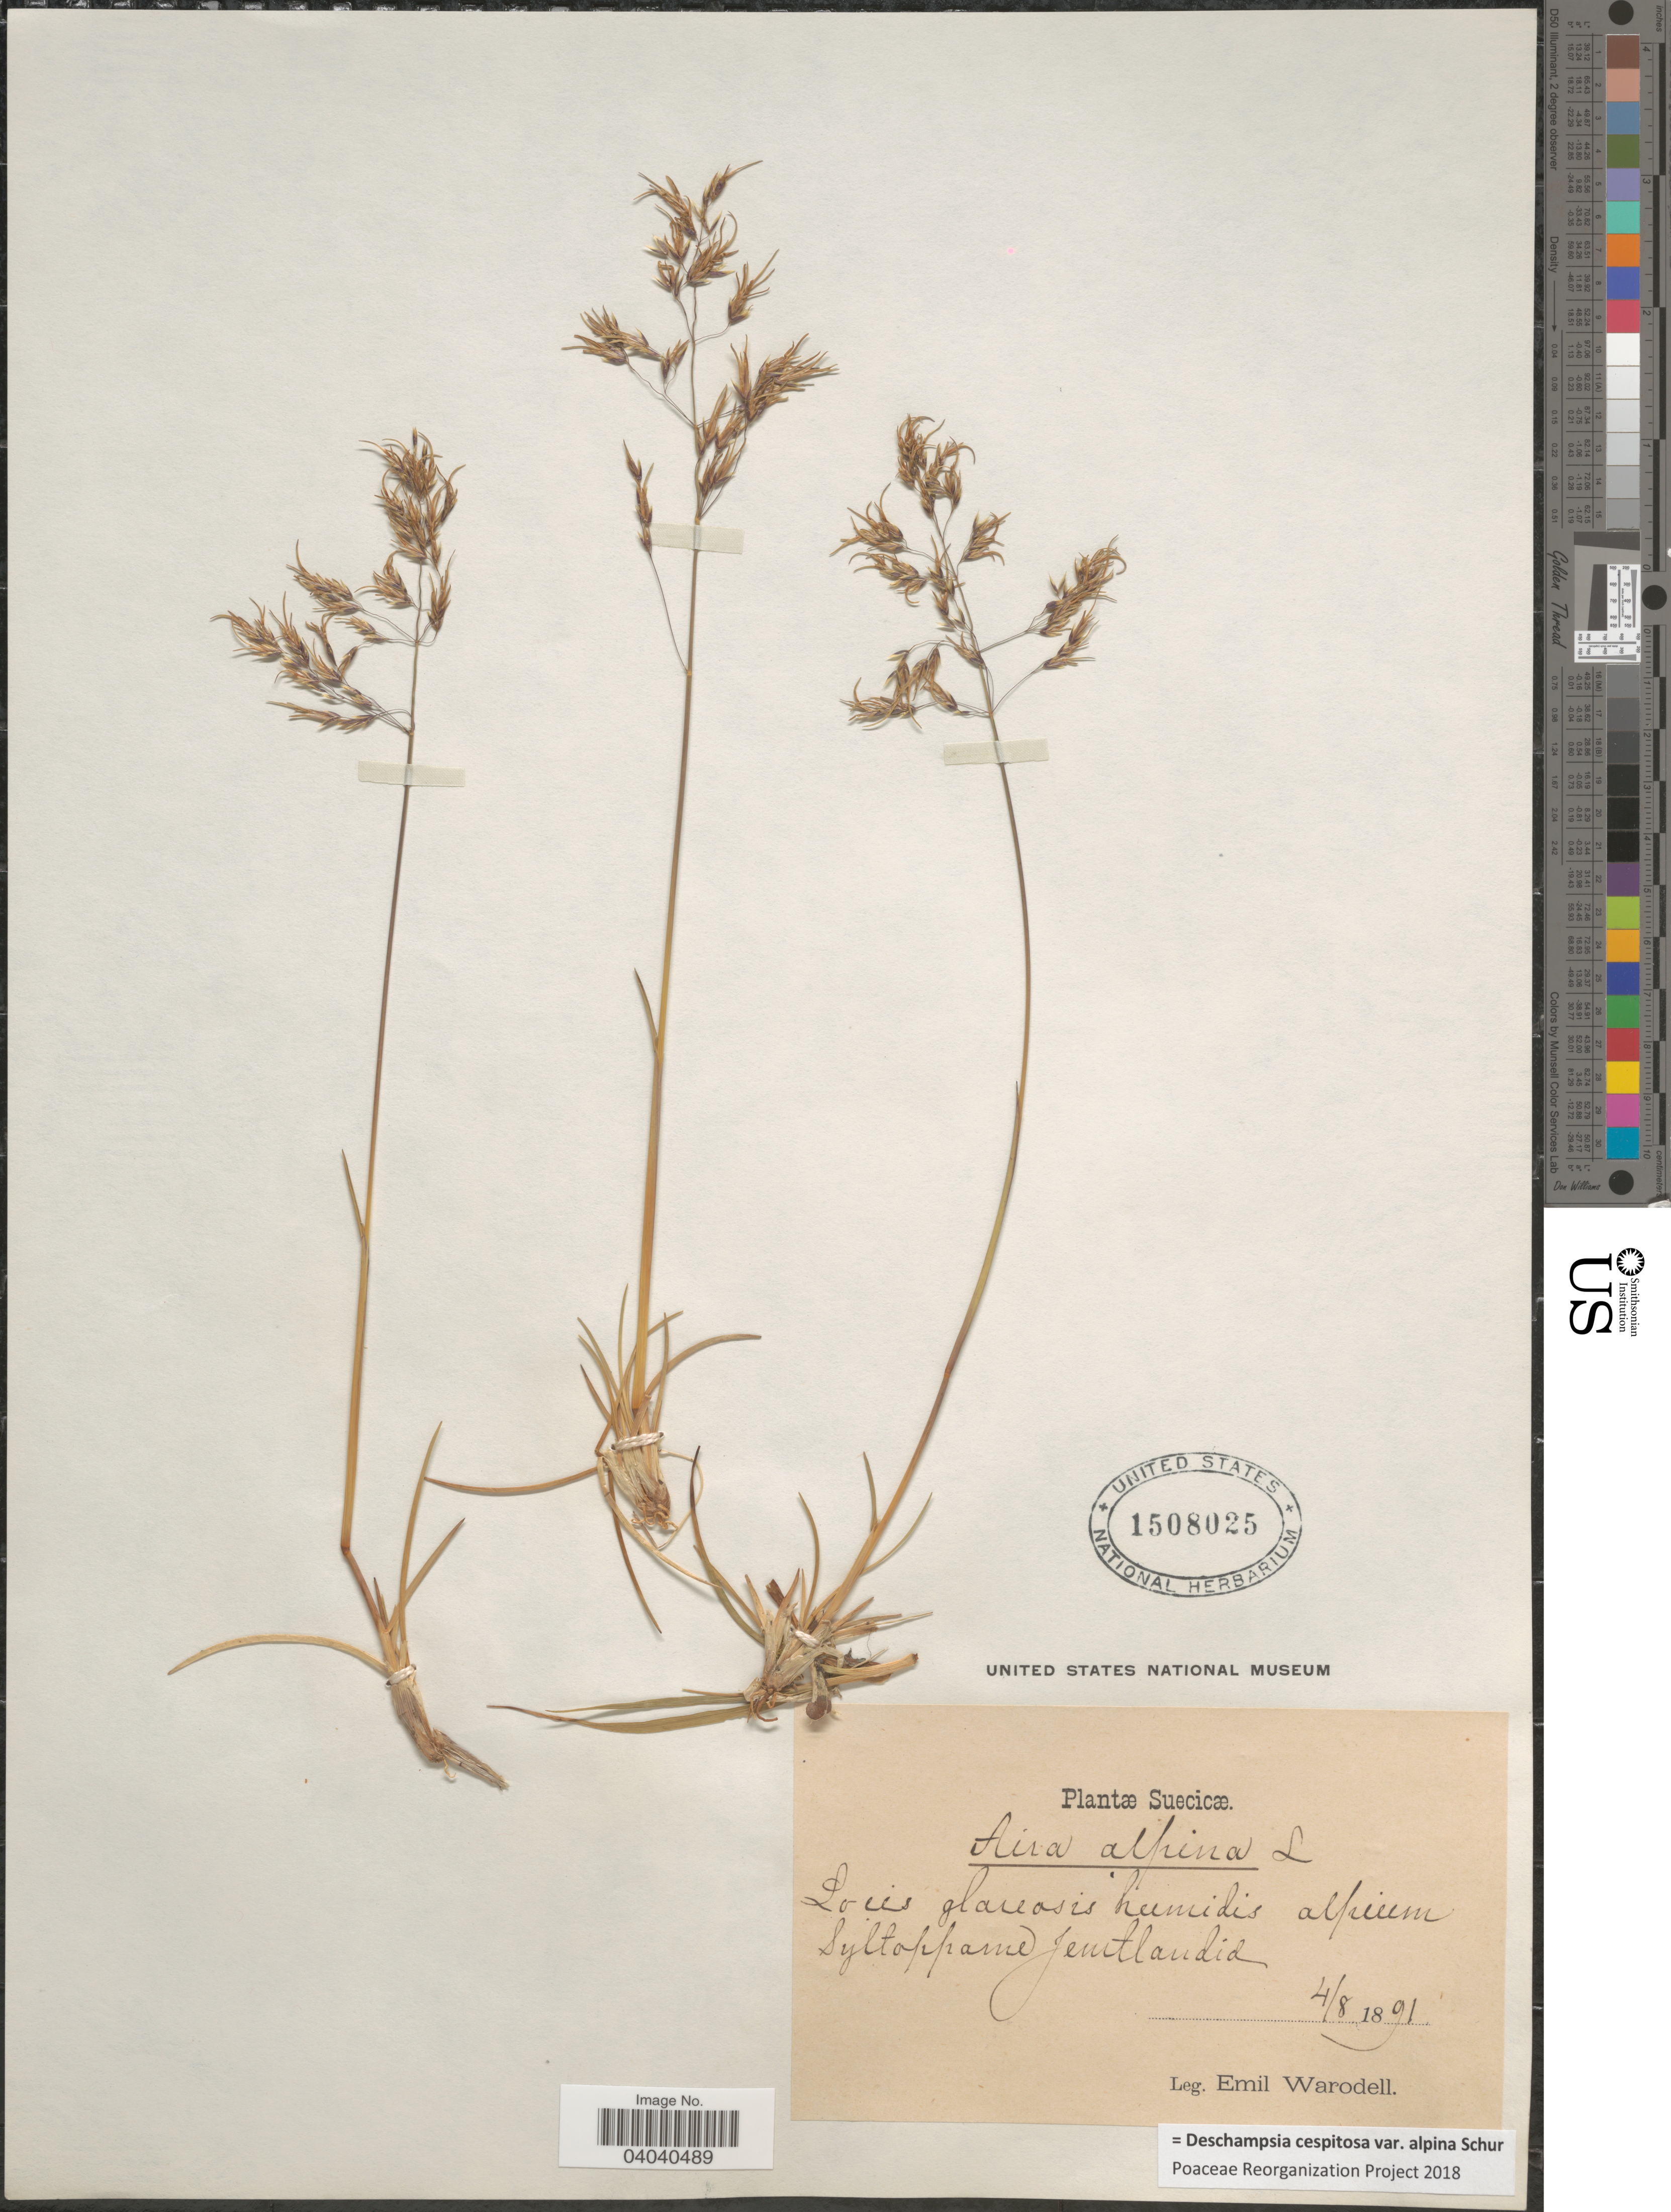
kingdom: Plantae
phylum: Tracheophyta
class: Liliopsida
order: Poales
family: Poaceae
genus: Deschampsia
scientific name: Deschampsia cespitosa var. alpina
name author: Vasey ex W.J. Beal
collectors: E. Warodell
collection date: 1891-08-04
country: Sweden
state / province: Jämtland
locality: Suecicæ. Locis glareosis humidis alpium Syltopparne Jemtlandia.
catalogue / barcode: US 1508025